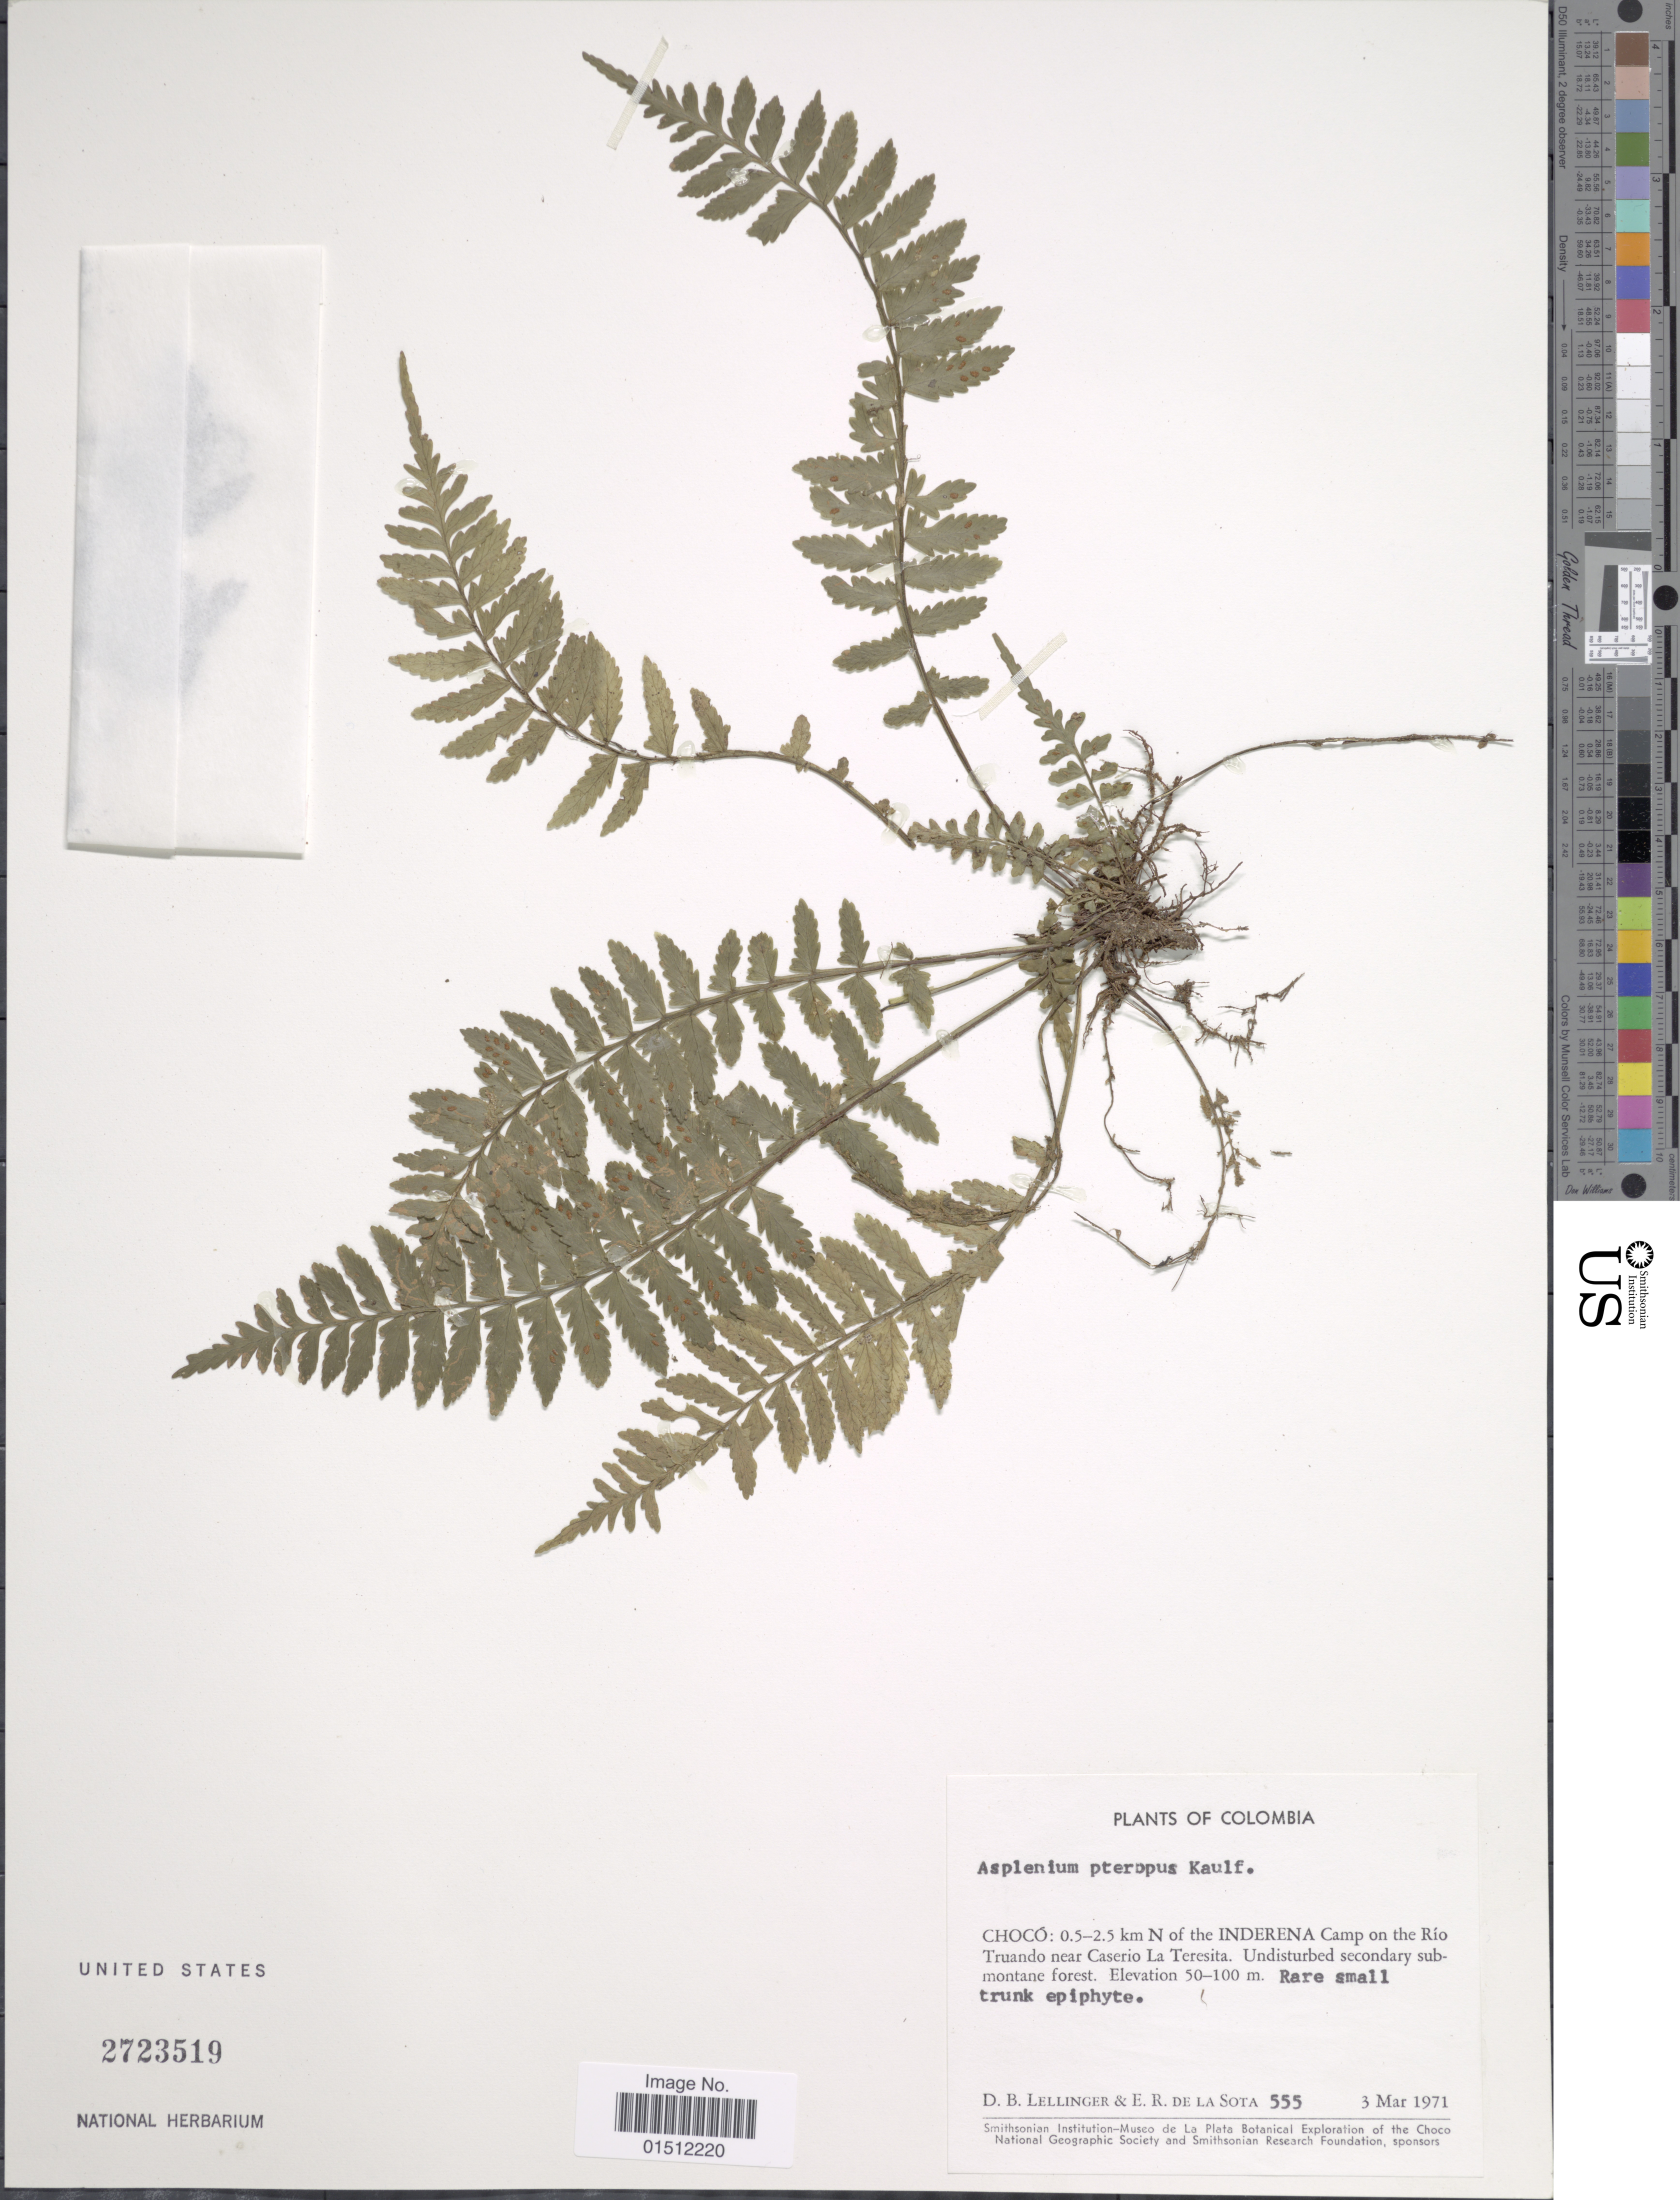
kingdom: Plantae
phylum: Tracheophyta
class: Polypodiopsida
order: Polypodiales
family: Aspleniaceae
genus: Asplenium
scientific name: Asplenium pteropus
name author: Kaulf.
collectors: D. B. Lellinger & E. R. de la Sota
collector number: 555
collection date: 1971-03-03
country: Colombia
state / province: Chocó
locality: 0.5-2.5 km N of the Inderena Camp on the Rio Truando near Caserio la teresita.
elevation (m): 50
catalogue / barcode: US 2723519